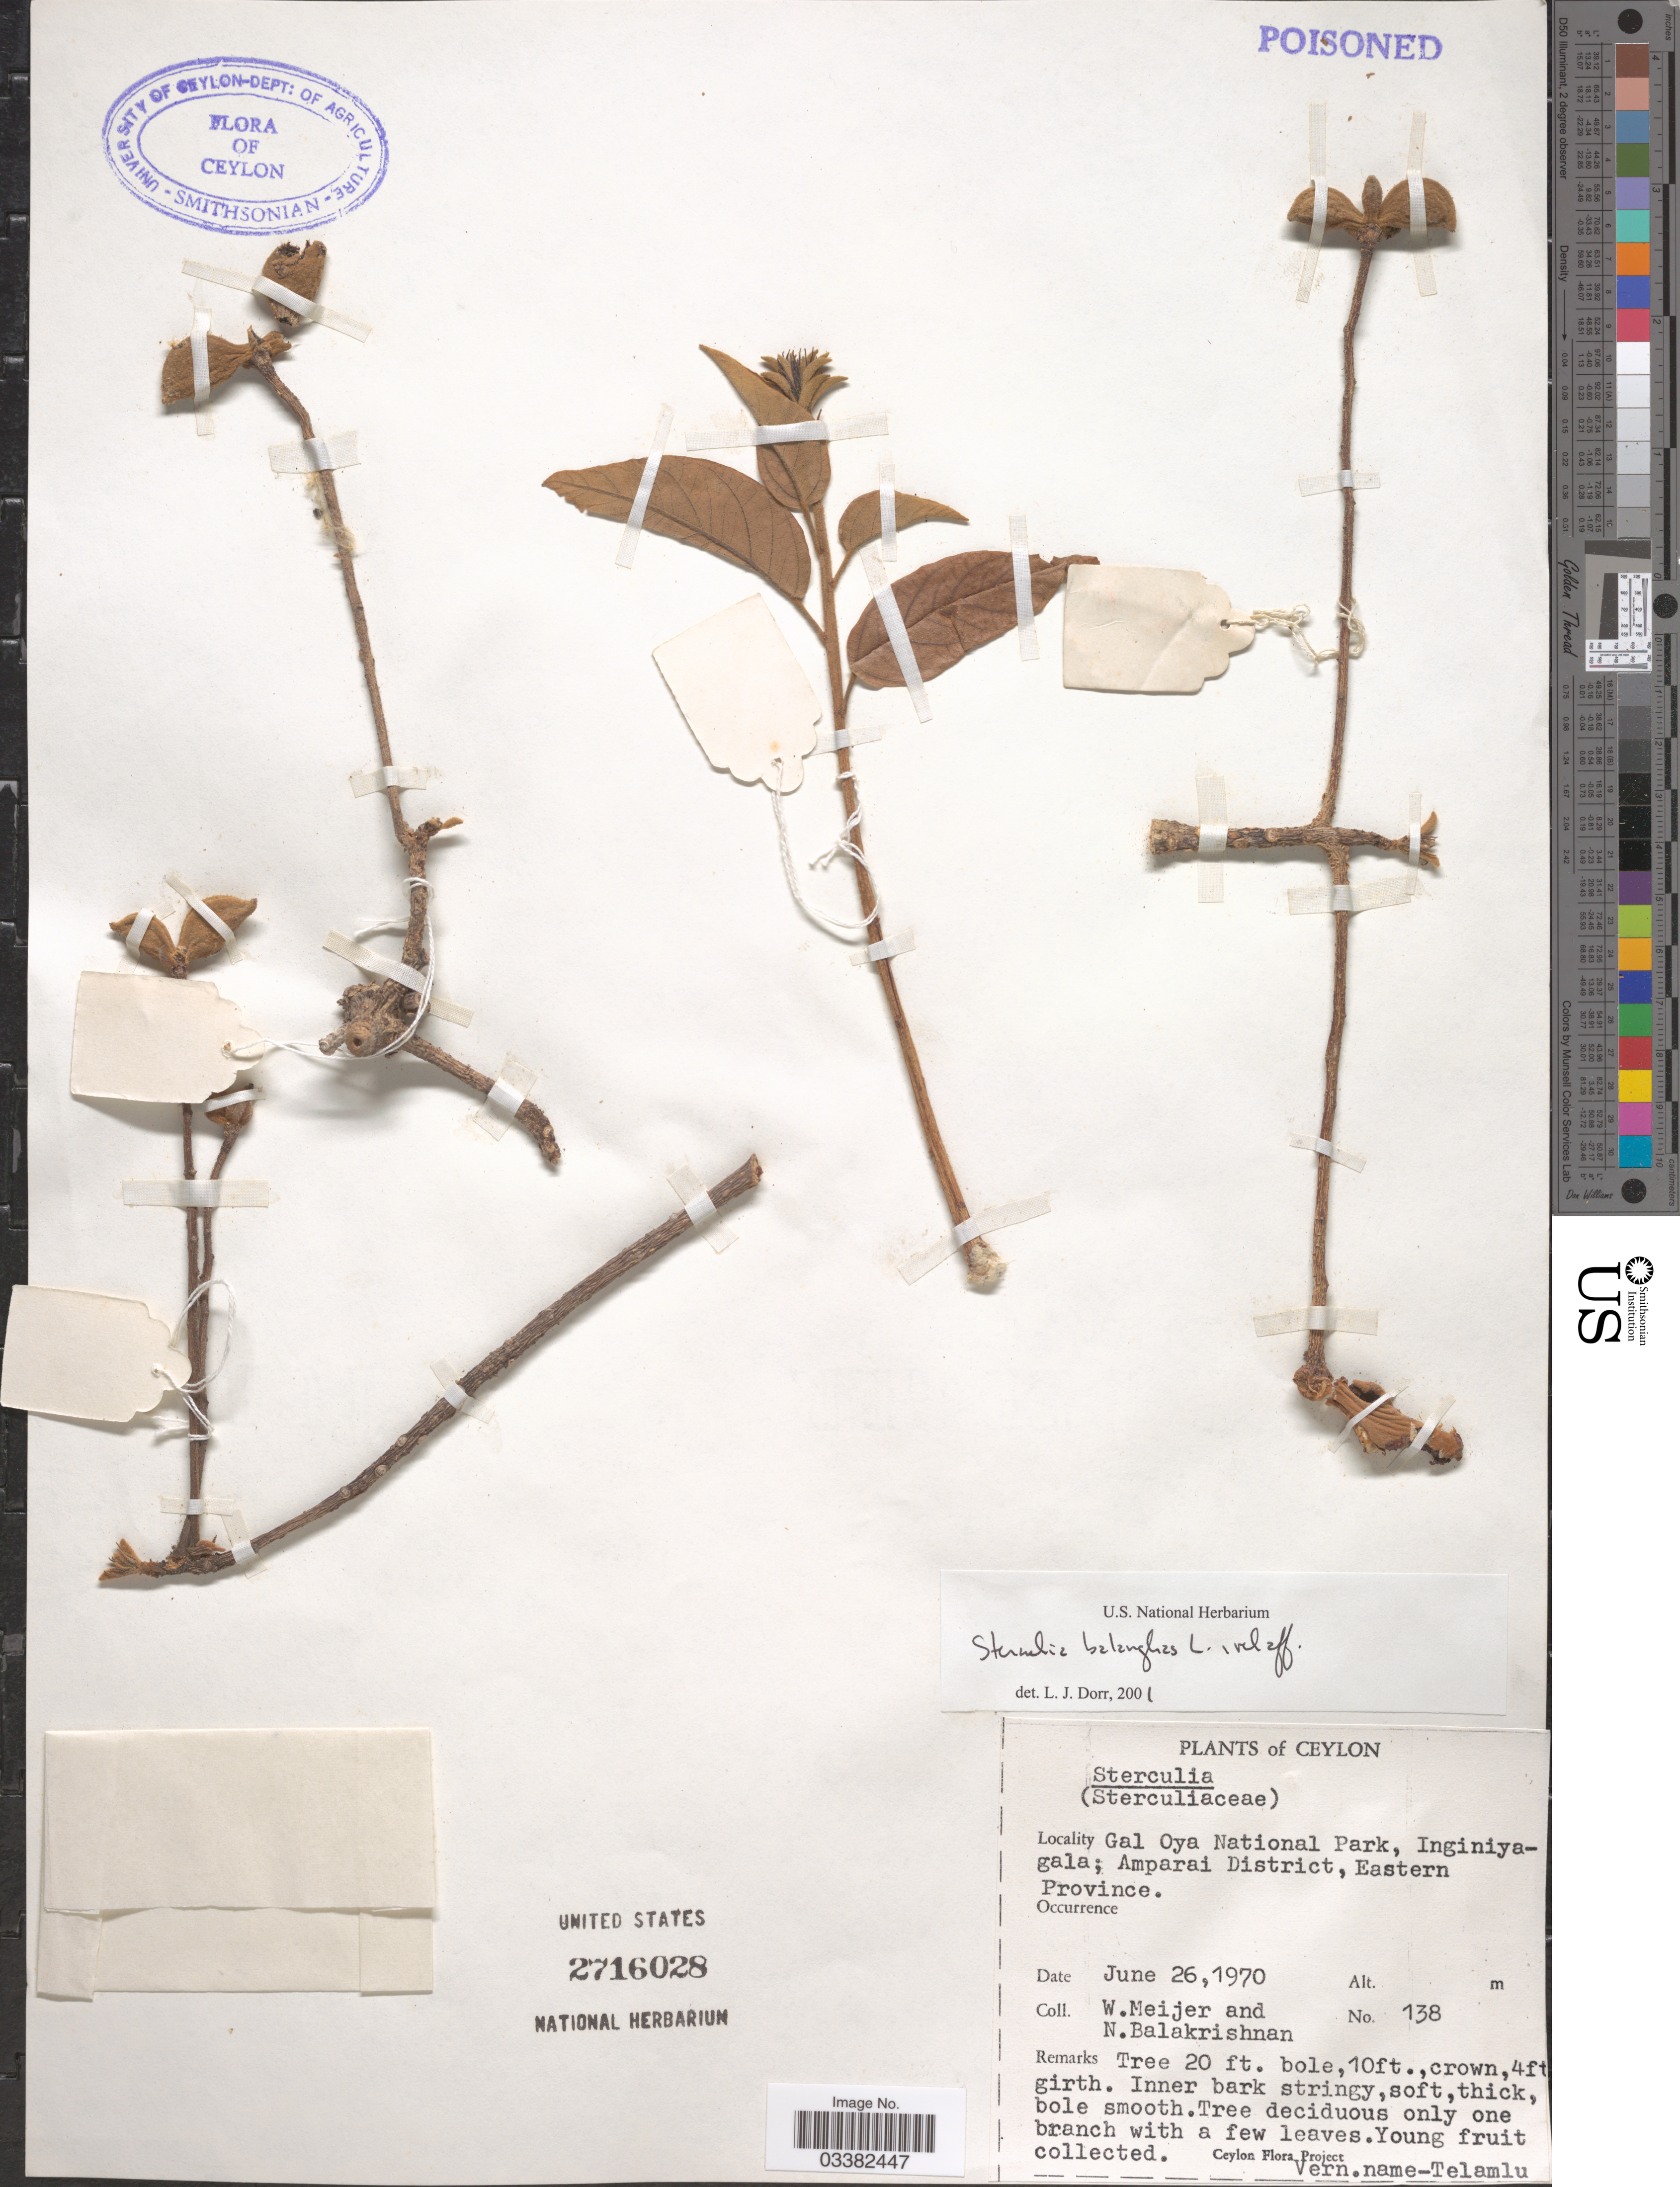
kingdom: Plantae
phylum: Tracheophyta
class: Magnoliopsida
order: Malvales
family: Malvaceae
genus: Sterculia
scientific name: Sterculia balanghas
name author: L.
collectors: W. Meijer & N. Balakrishnan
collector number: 138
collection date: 1970-06-26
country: Sri Lanka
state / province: Eastern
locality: Ceylon. Gal Oya National Park, Inginiyagala; Amparai District, Eastern Province.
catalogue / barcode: US 2716028